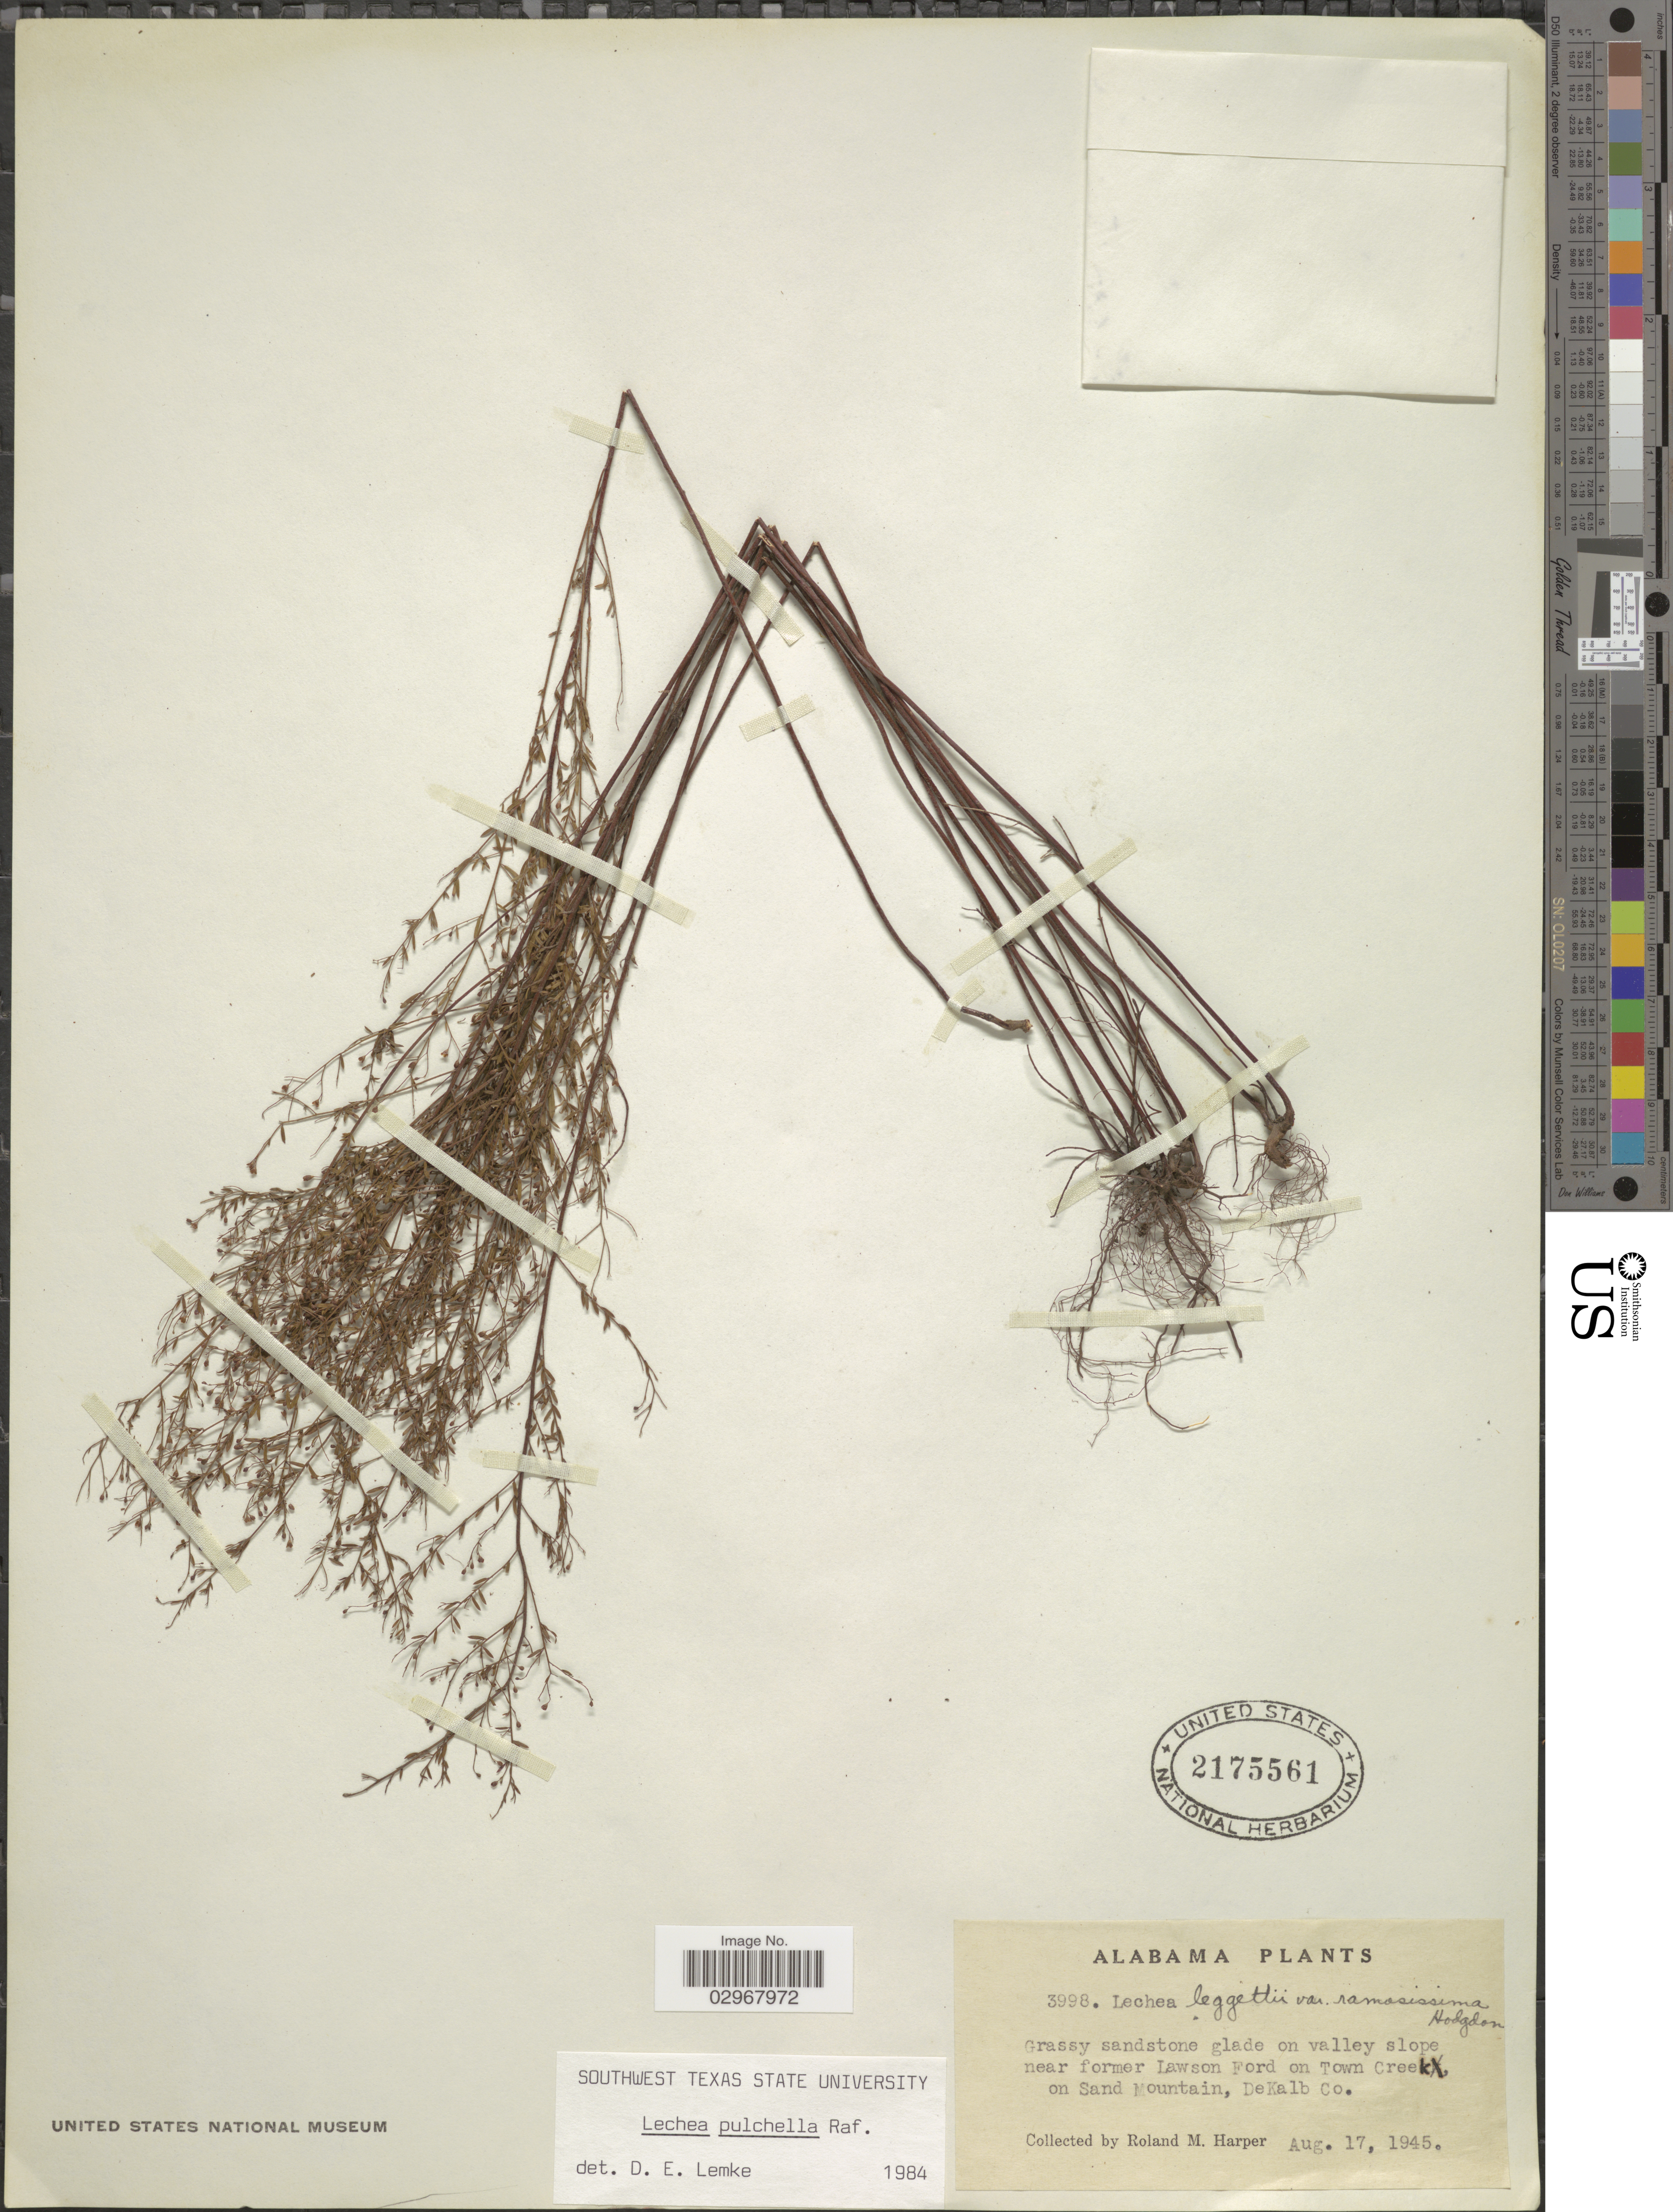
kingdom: Plantae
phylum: Tracheophyta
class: Magnoliopsida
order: Malvales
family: Cistaceae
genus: Lechea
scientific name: Lechea pulchella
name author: Raf.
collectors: R. M. Harper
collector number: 3998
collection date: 1945-08-17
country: United States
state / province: Alabama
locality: Grassy sandstone glade on valley slope near former Lawson Ford on Town Creek on Sand Mountain, DeKalb Co.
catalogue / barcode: US 2175561